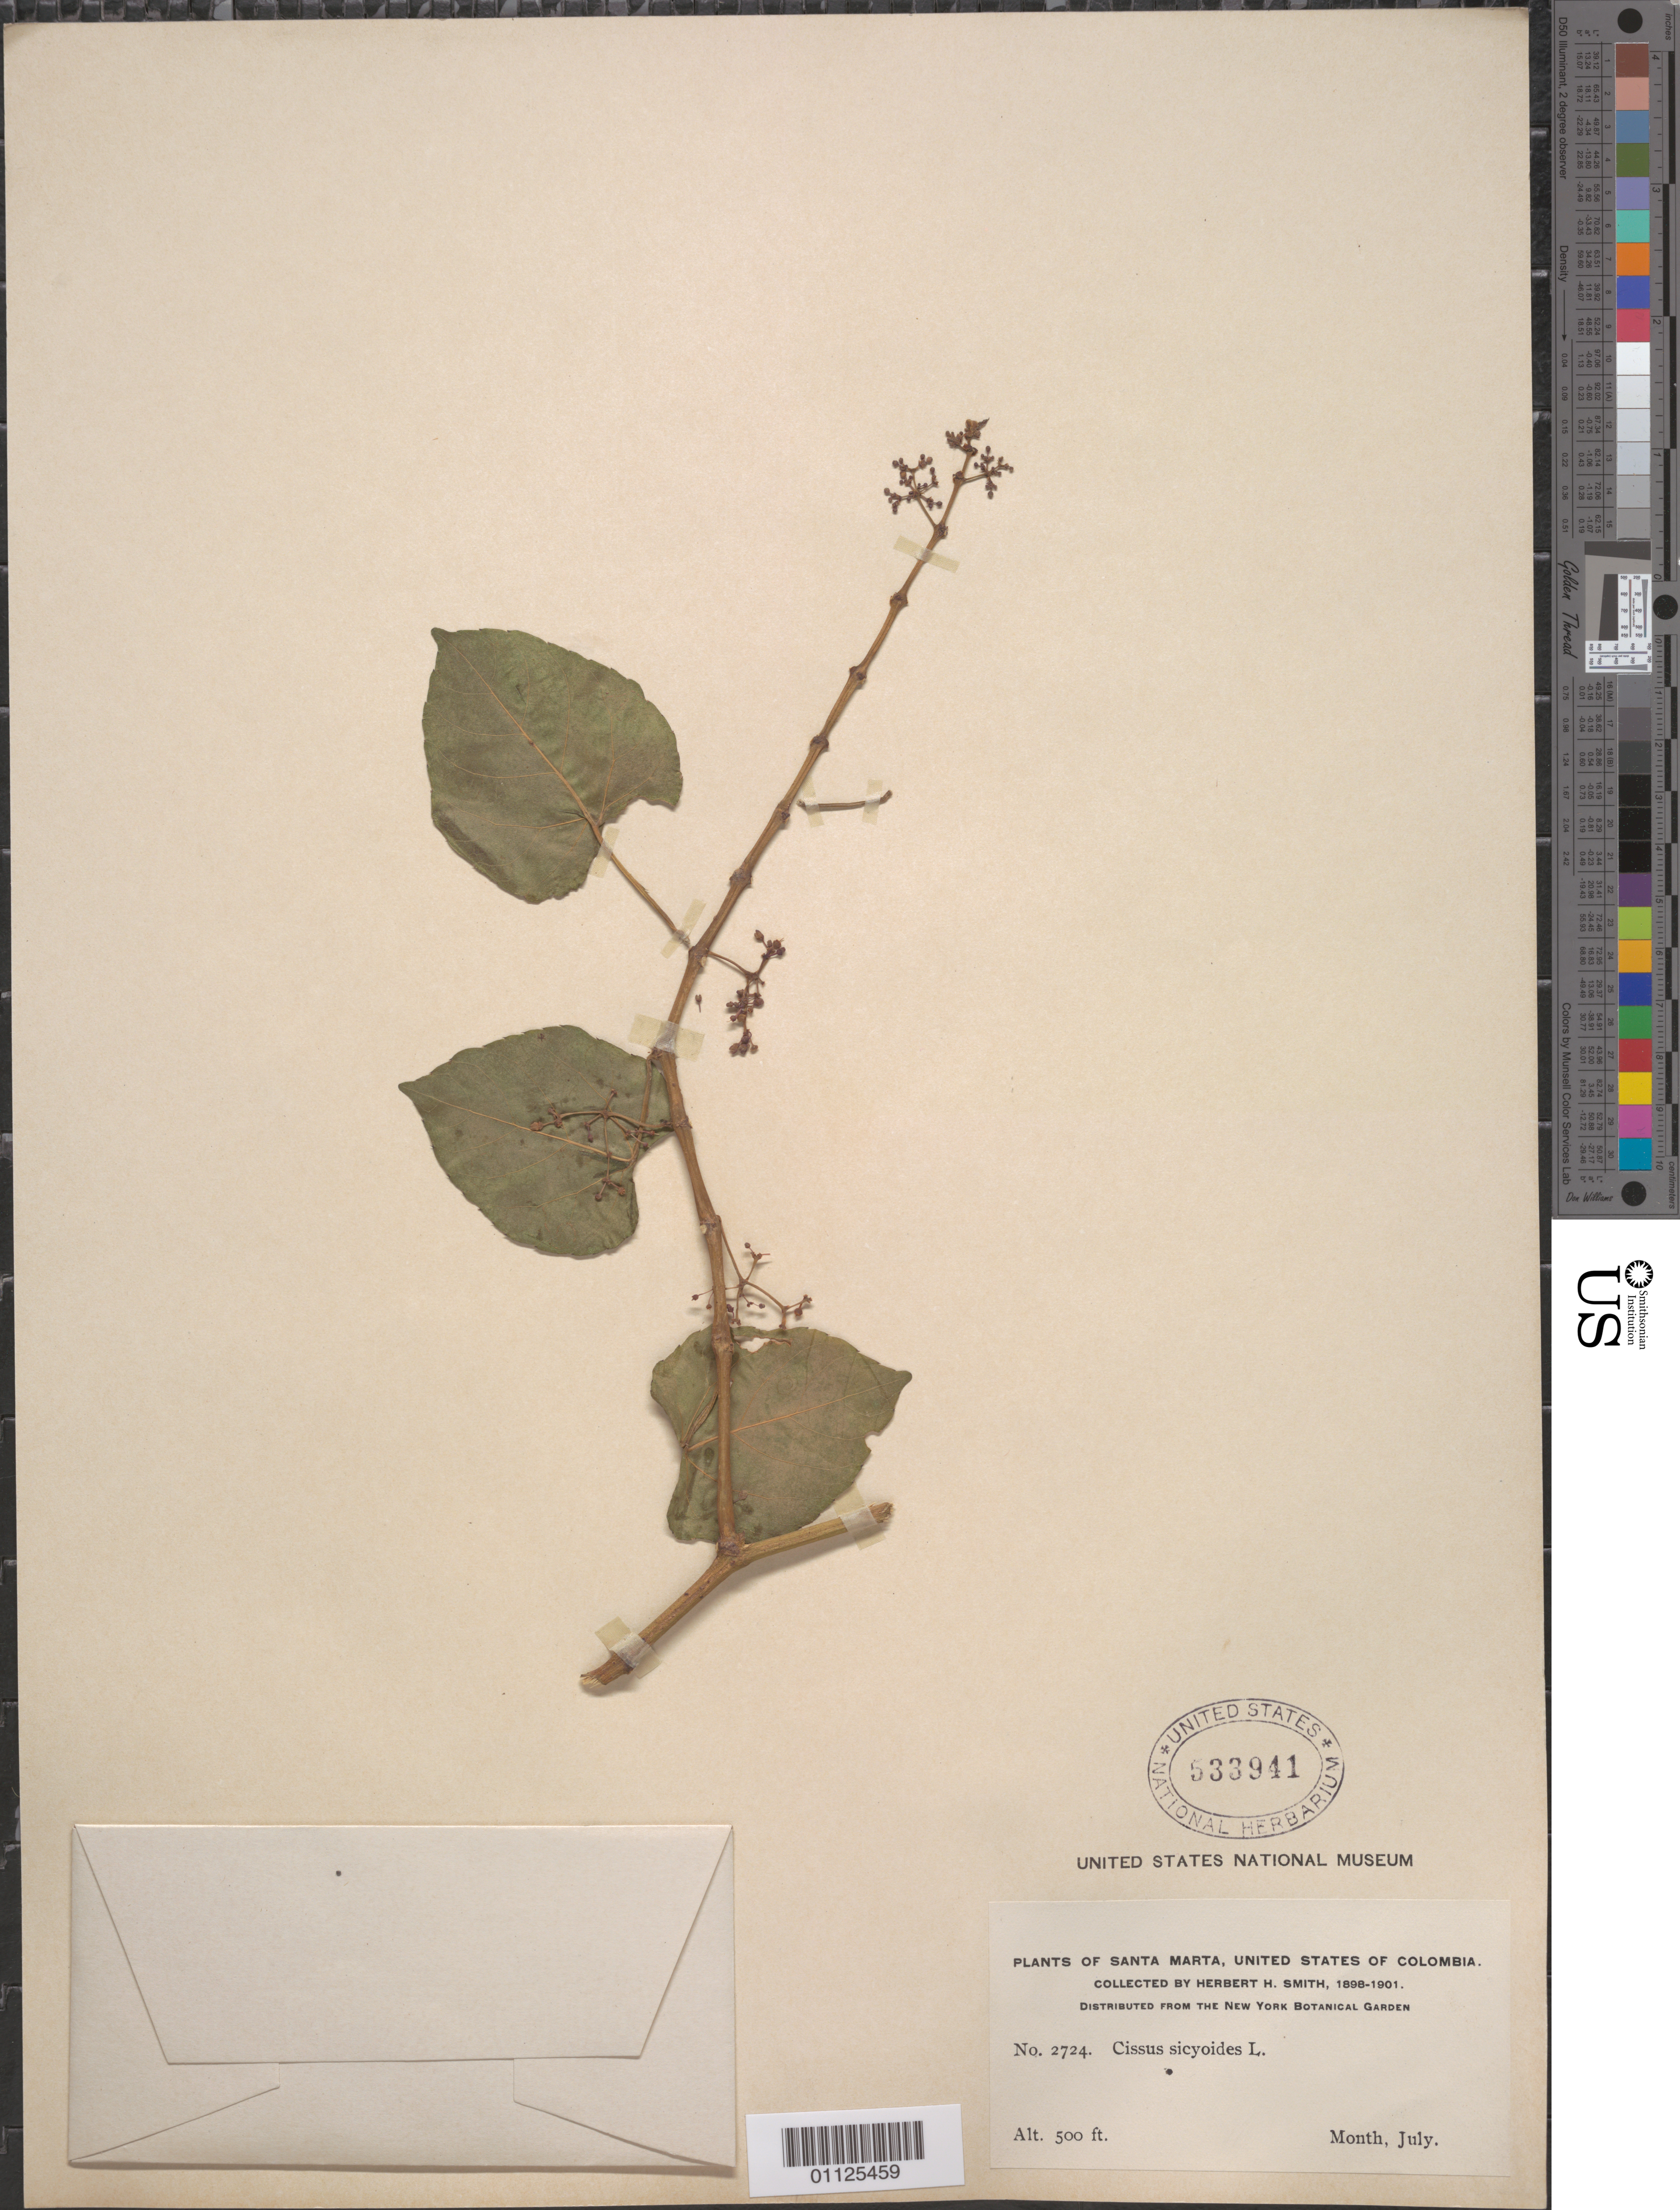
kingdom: Plantae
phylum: Tracheophyta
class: Magnoliopsida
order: Vitales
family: Vitaceae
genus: Cissus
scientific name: Cissus verticillata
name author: (L.) Nicolson & C.E. Jarvis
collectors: Herbert H. Smith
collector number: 2724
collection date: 1898/1901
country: Colombia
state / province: Magdalena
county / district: Santa Marta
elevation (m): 152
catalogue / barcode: US 533941